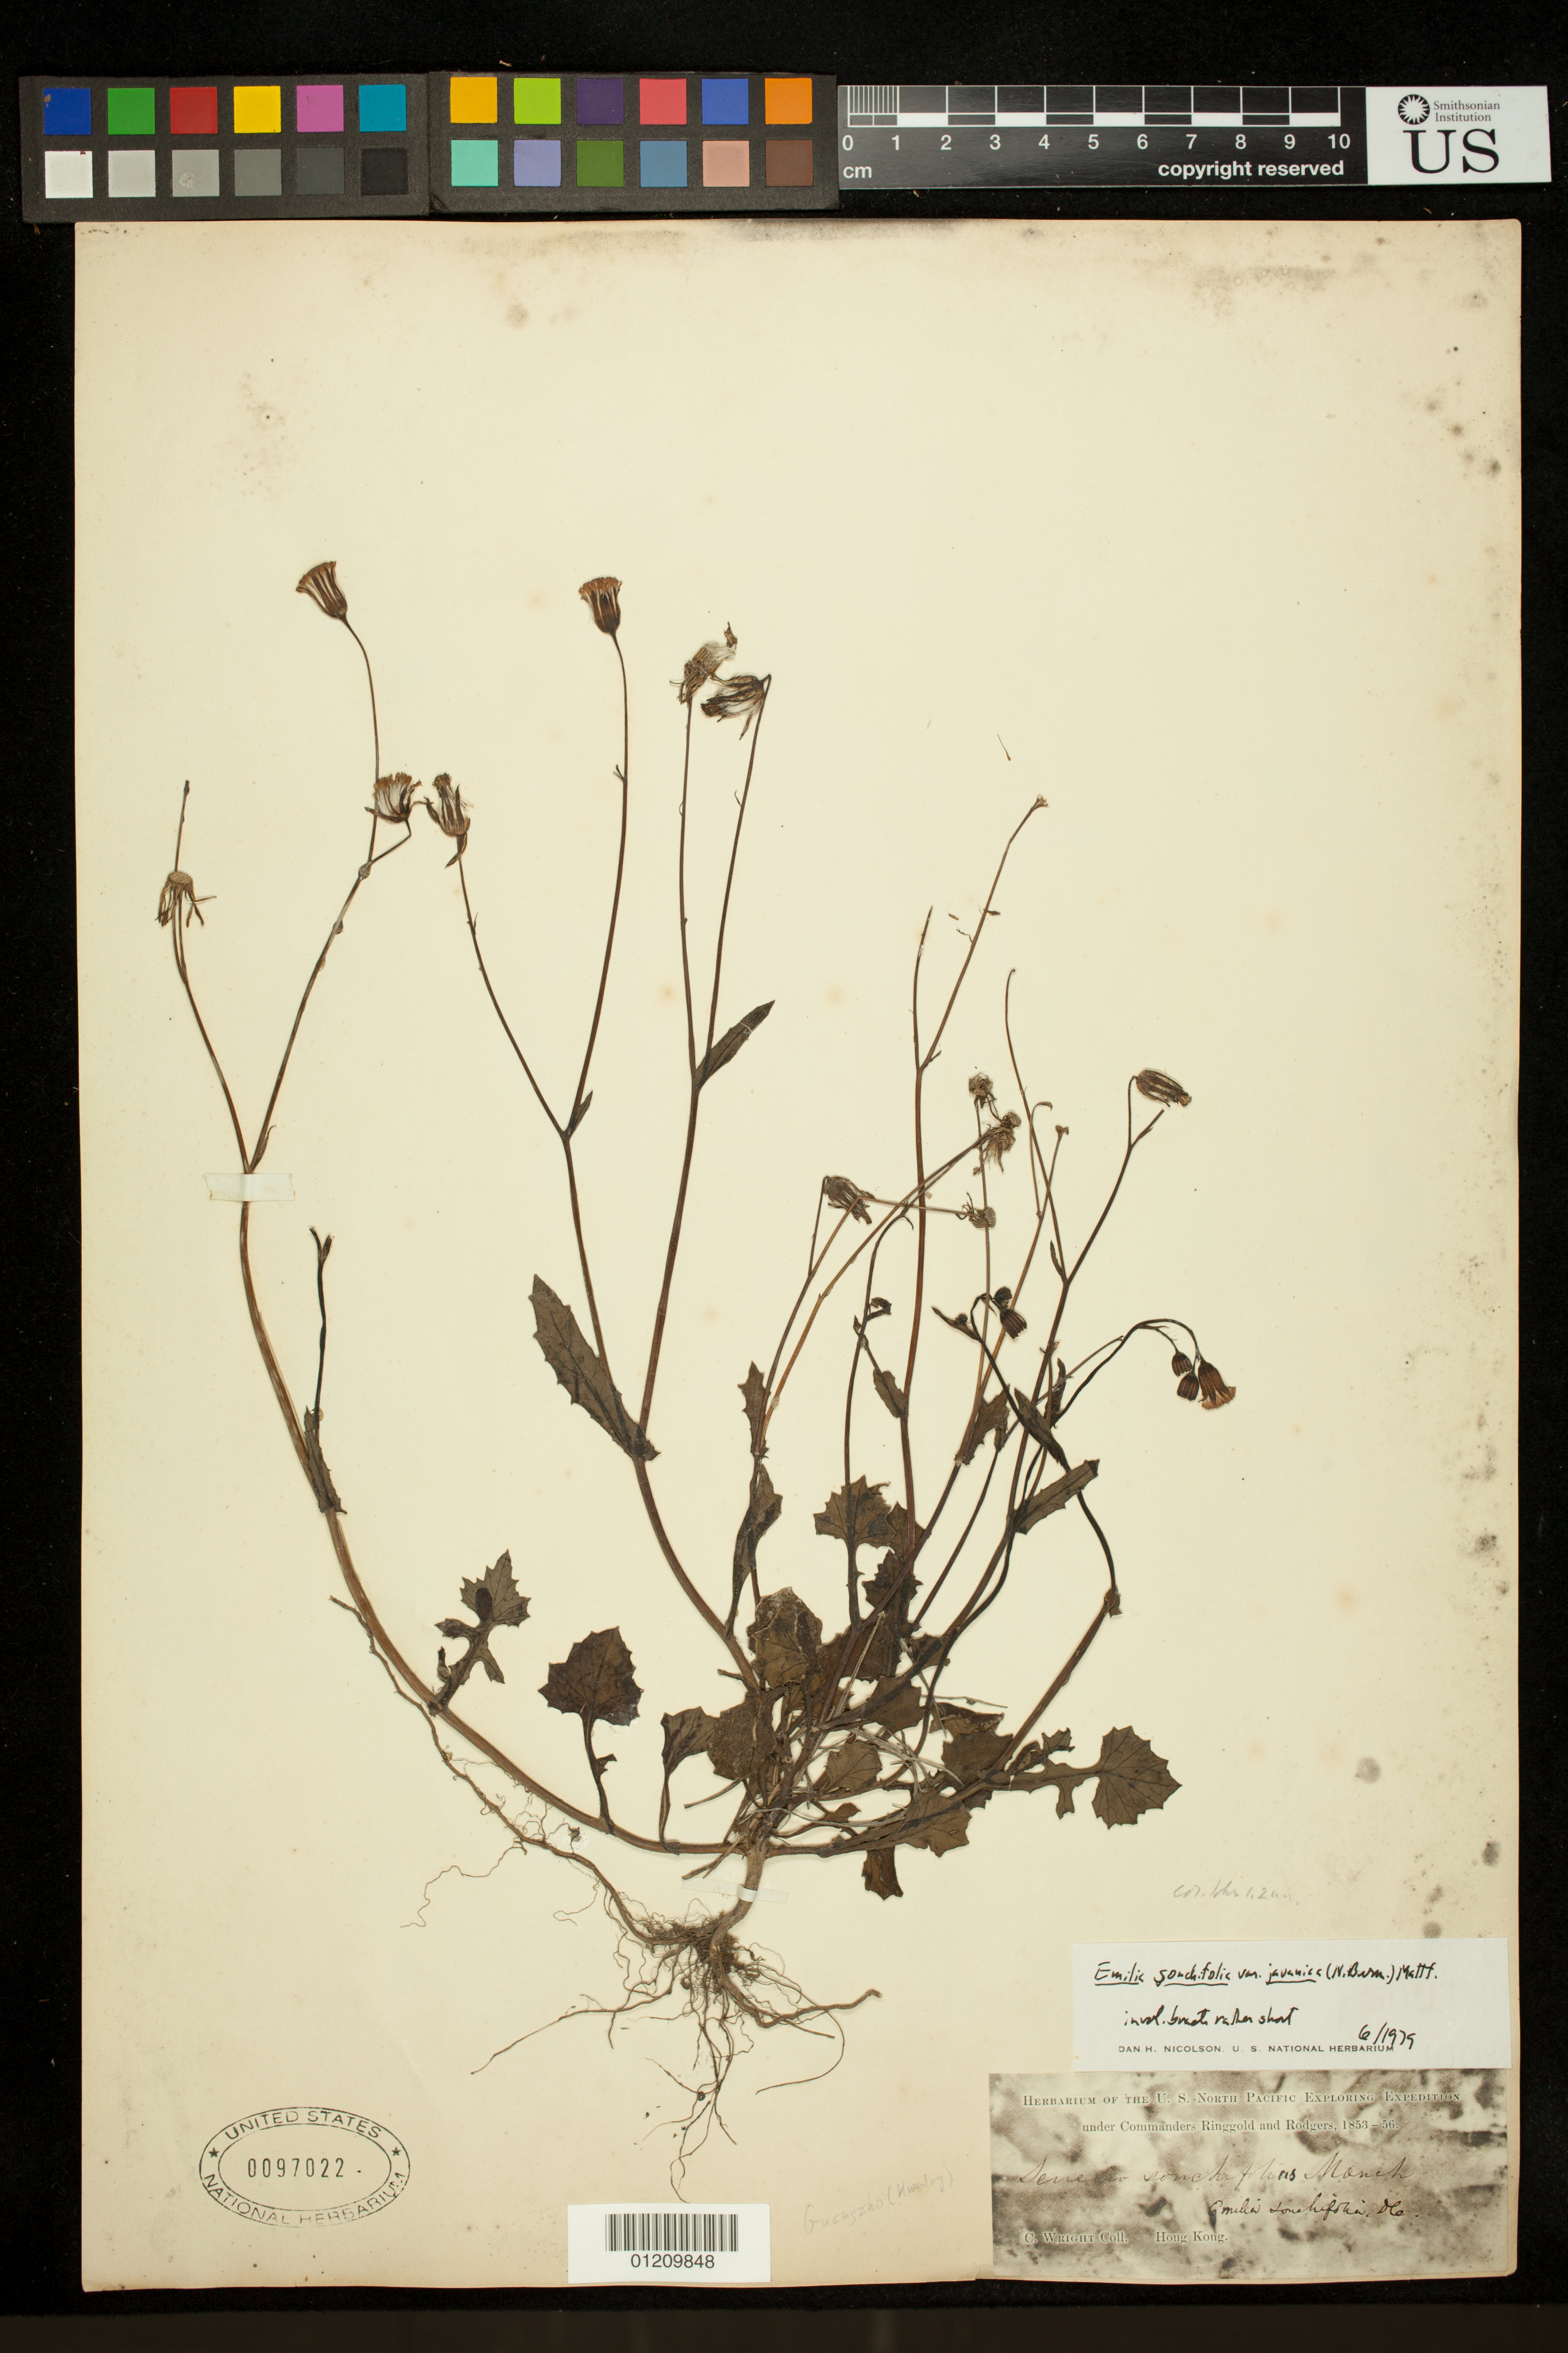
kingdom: Plantae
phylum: Tracheophyta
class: Magnoliopsida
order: Asterales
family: Asteraceae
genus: Emilia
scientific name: Emilia sonchifolia var. javanica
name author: (Burm. f.) Mattf.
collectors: C. Wright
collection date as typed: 1853 to -- -- 1856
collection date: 1853/1856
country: China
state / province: Hong Kong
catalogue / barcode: US 97022